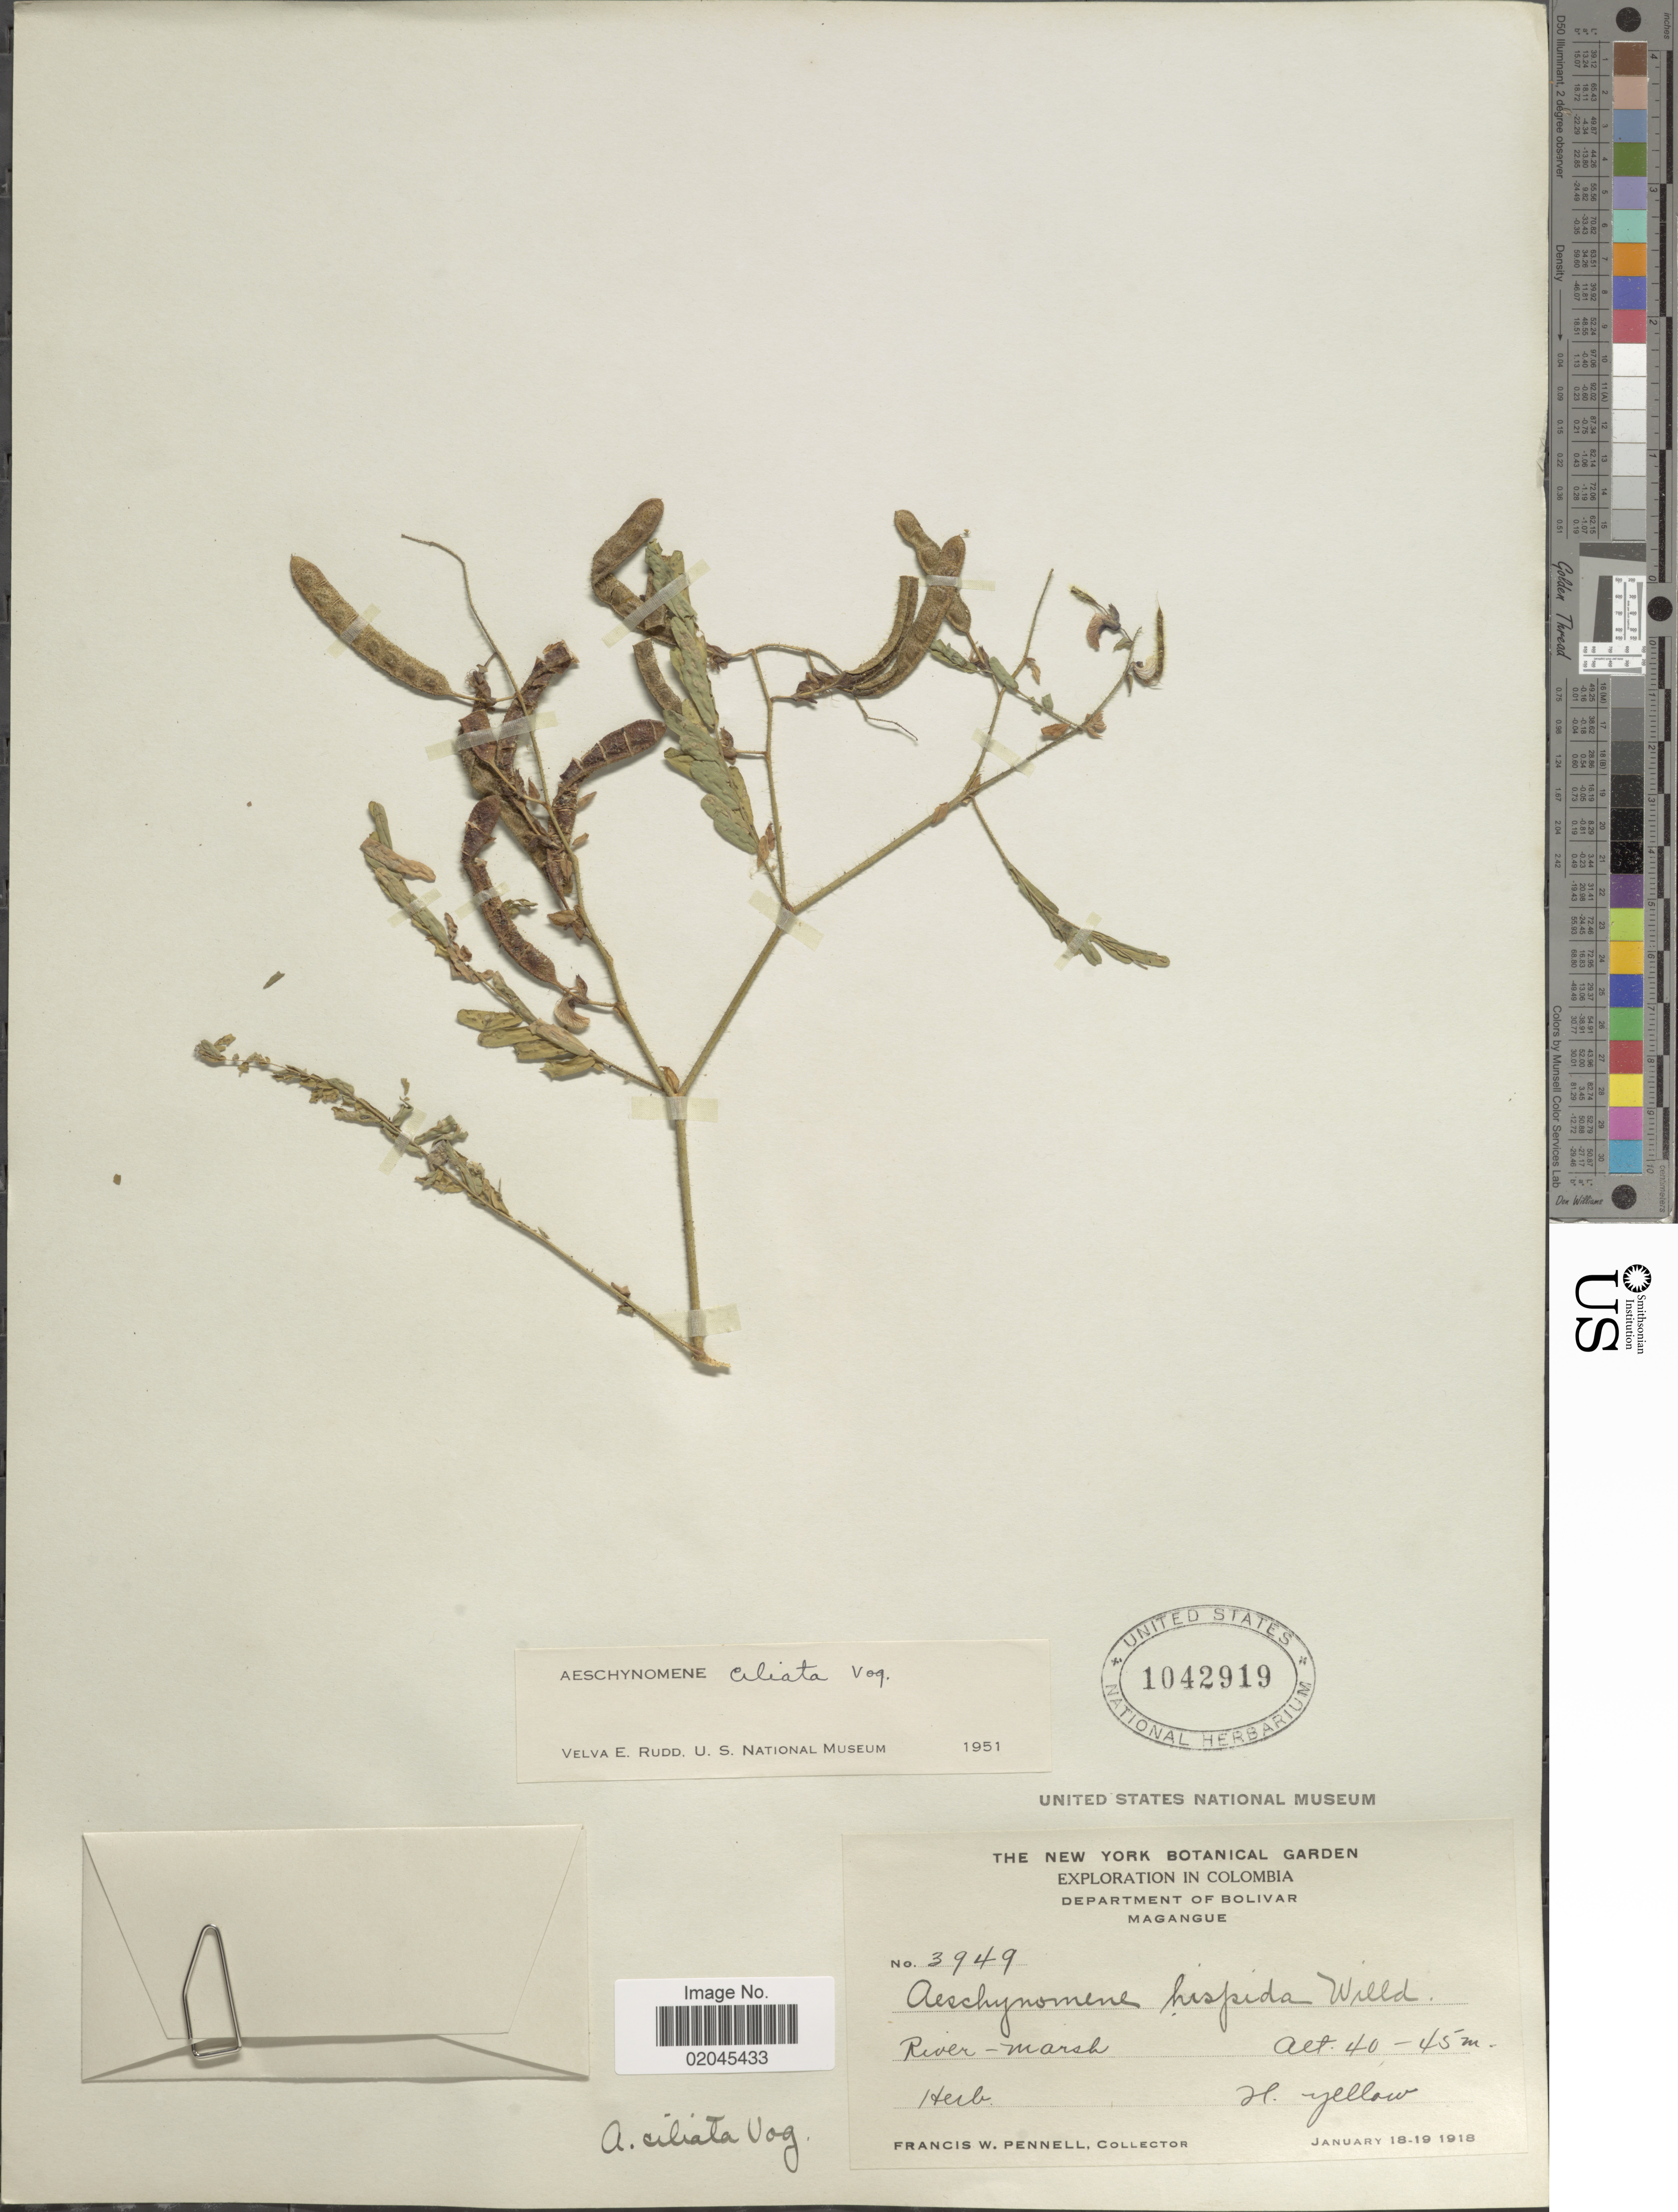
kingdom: Plantae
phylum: Tracheophyta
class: Magnoliopsida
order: Fabales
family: Fabaceae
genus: Aeschynomene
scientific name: Aeschynomene ciliata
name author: Vogel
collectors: F. W. Pennell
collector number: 3949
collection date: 1918-01-18/1918-01-19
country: Colombia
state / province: Bolívar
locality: Department of Bolivar, Magangue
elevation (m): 40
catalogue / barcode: US 1042919